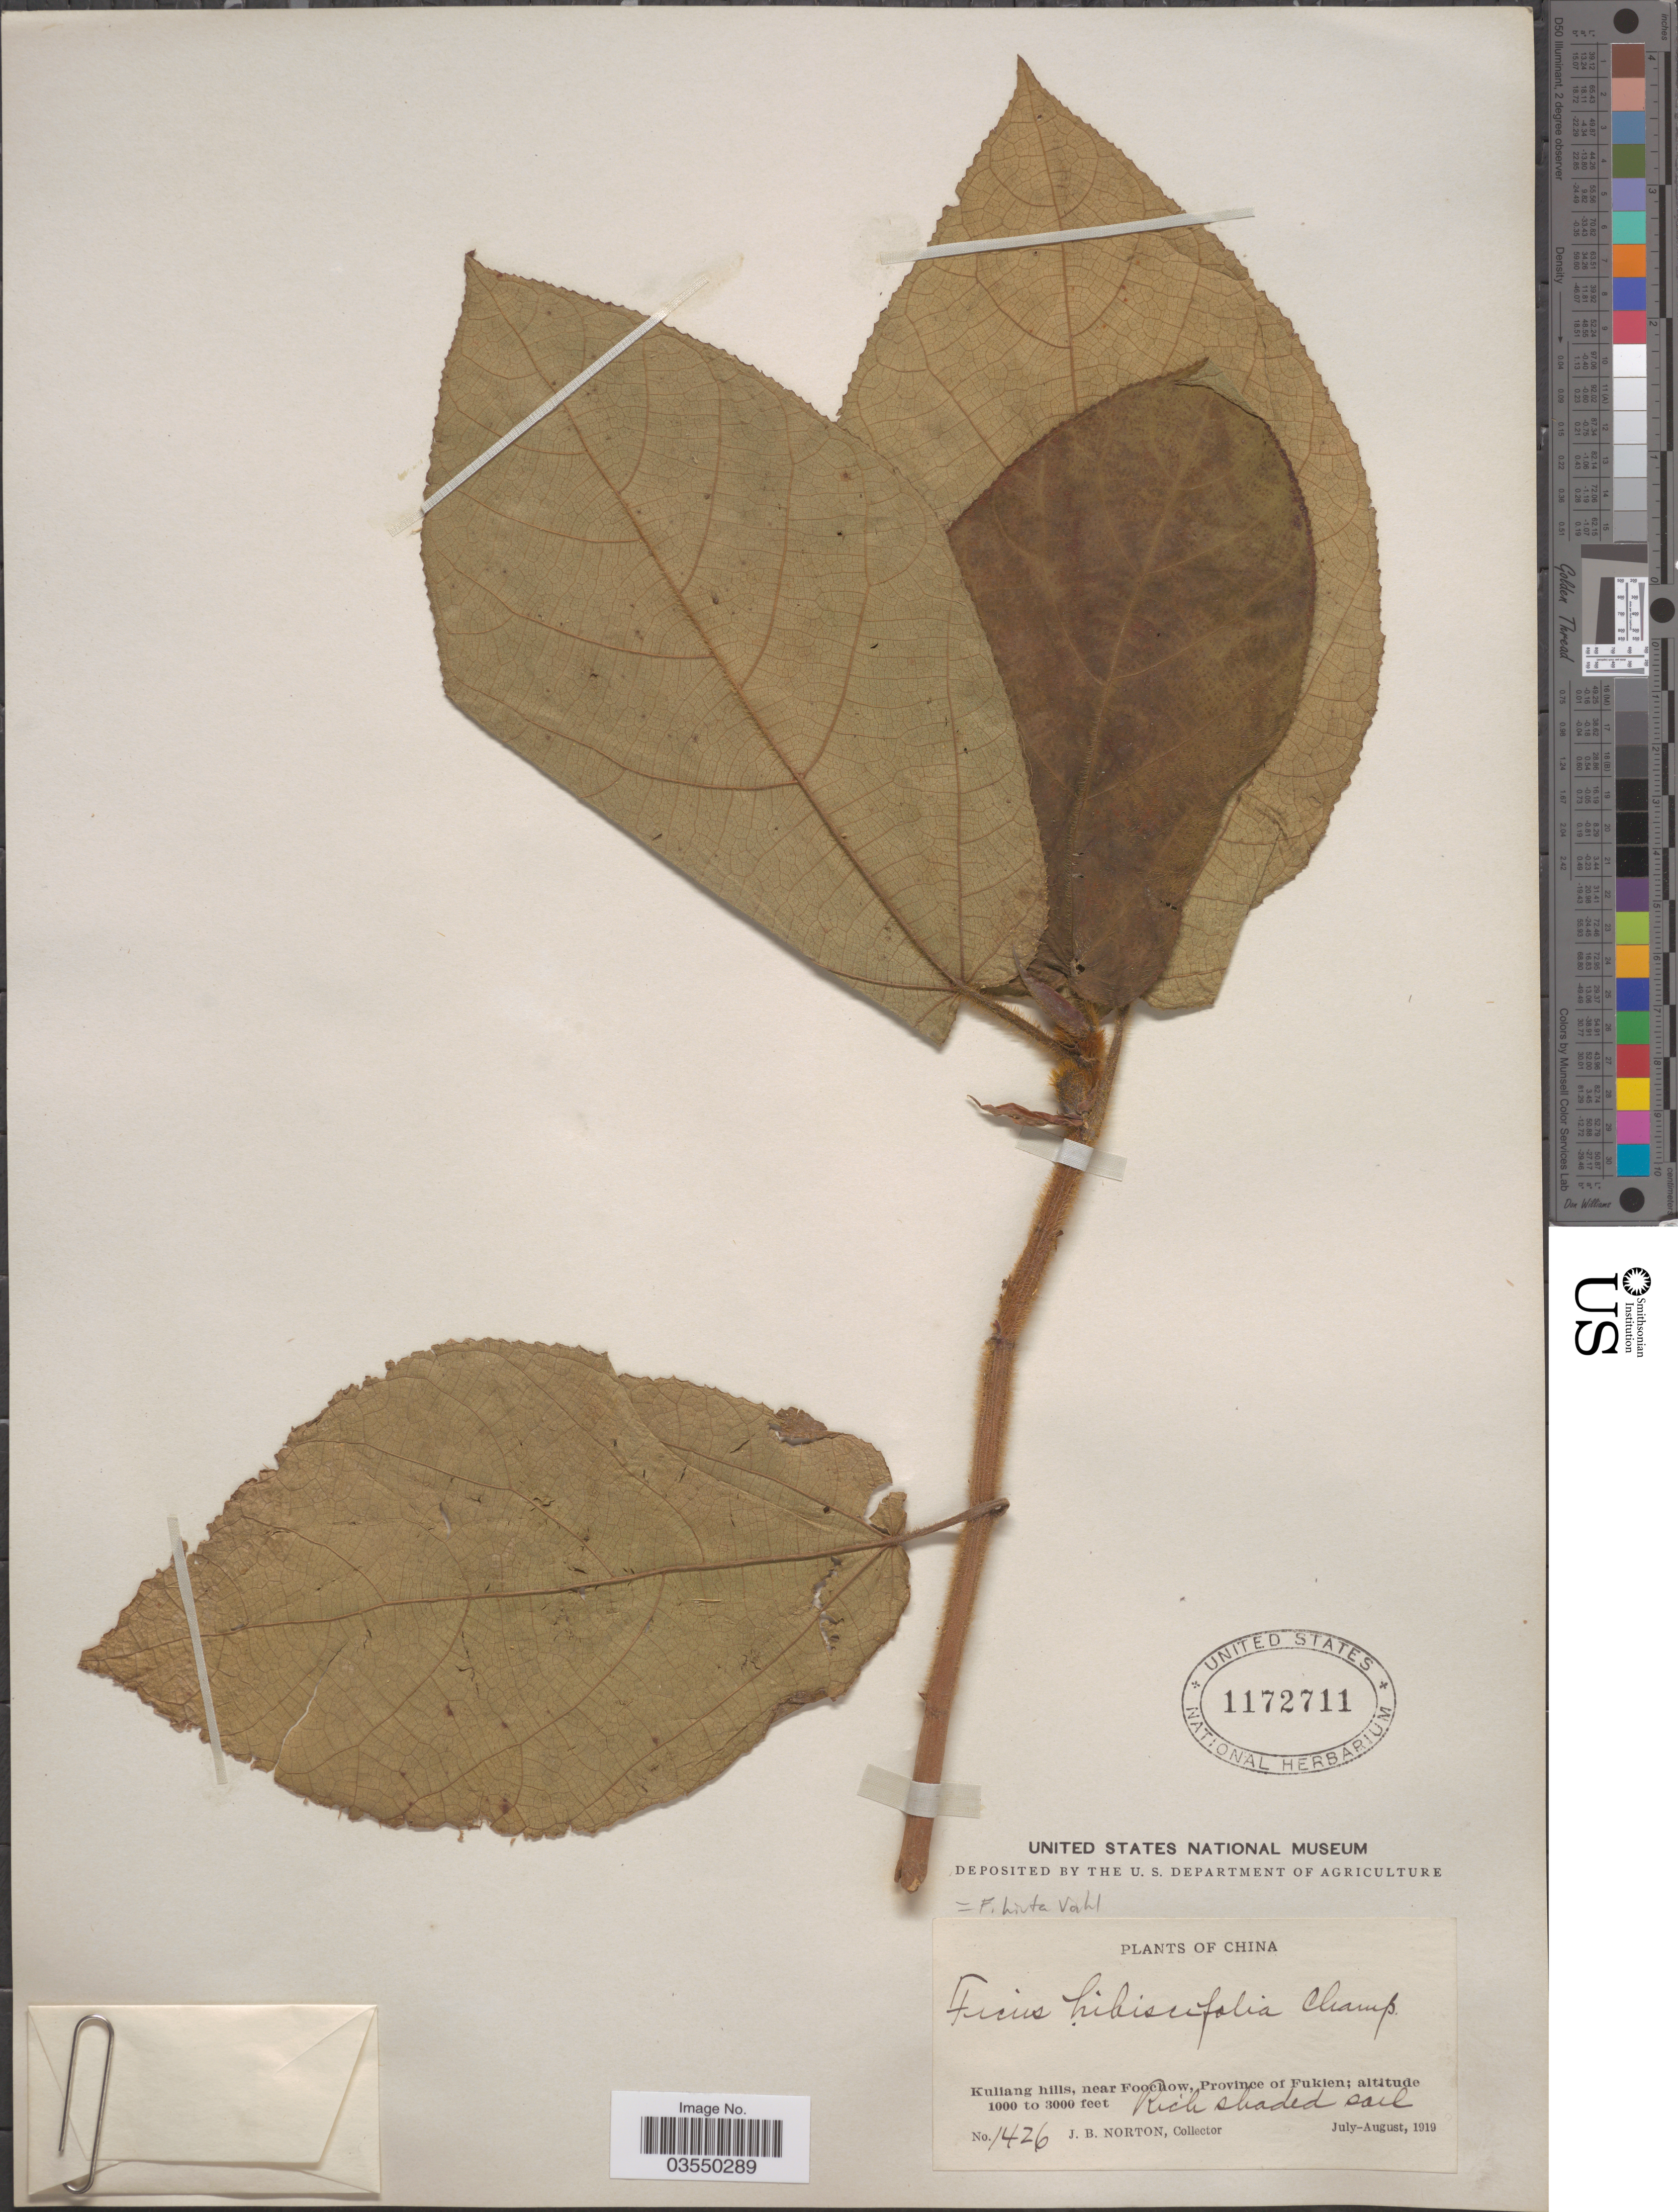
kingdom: Plantae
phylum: Tracheophyta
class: Magnoliopsida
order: Rosales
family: Moraceae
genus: Ficus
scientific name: Ficus hirta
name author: Vahl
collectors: J. B. Norton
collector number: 1426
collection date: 1919-07/1919-08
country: China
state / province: Fujian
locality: Kuliang hills, near Foochow, Province of Fukien.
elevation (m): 305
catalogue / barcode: US 1172711